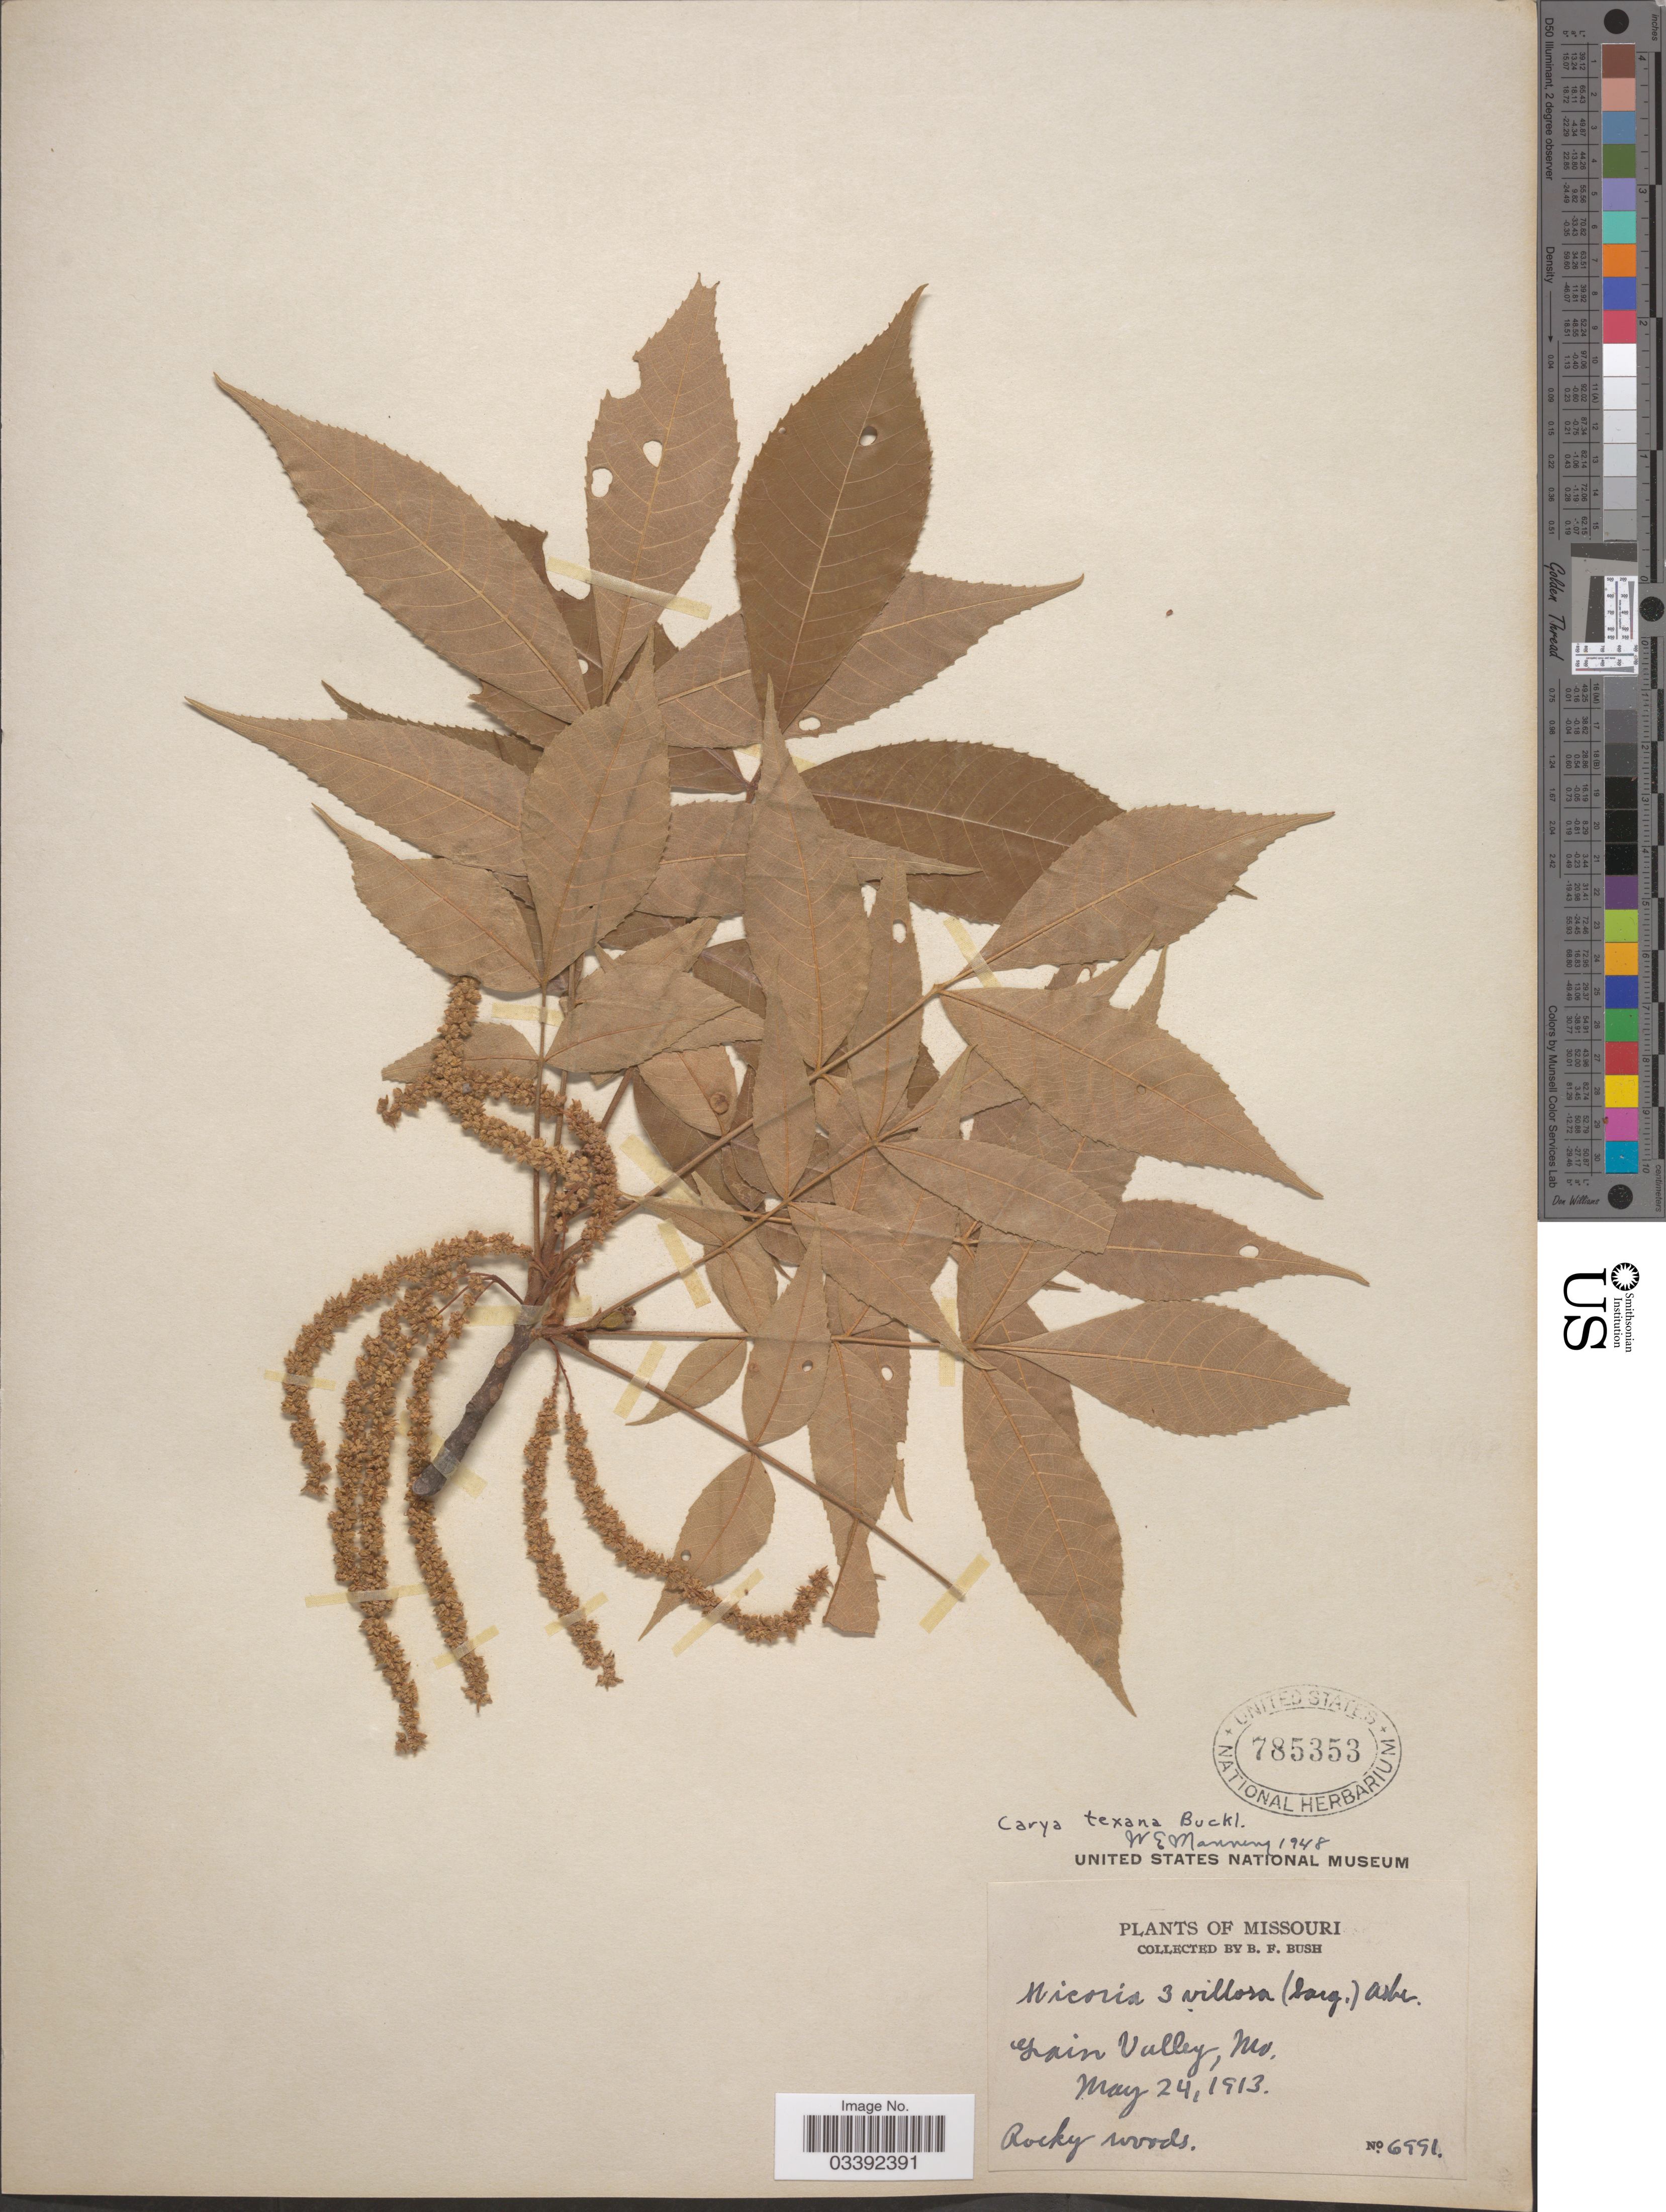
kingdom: Plantae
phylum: Tracheophyta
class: Magnoliopsida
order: Fagales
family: Juglandaceae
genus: Carya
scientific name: Carya texana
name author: Buckley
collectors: B. F. Bush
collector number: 6991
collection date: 1913-05-24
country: United States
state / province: Missouri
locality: Gain Valley.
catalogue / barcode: US 785353